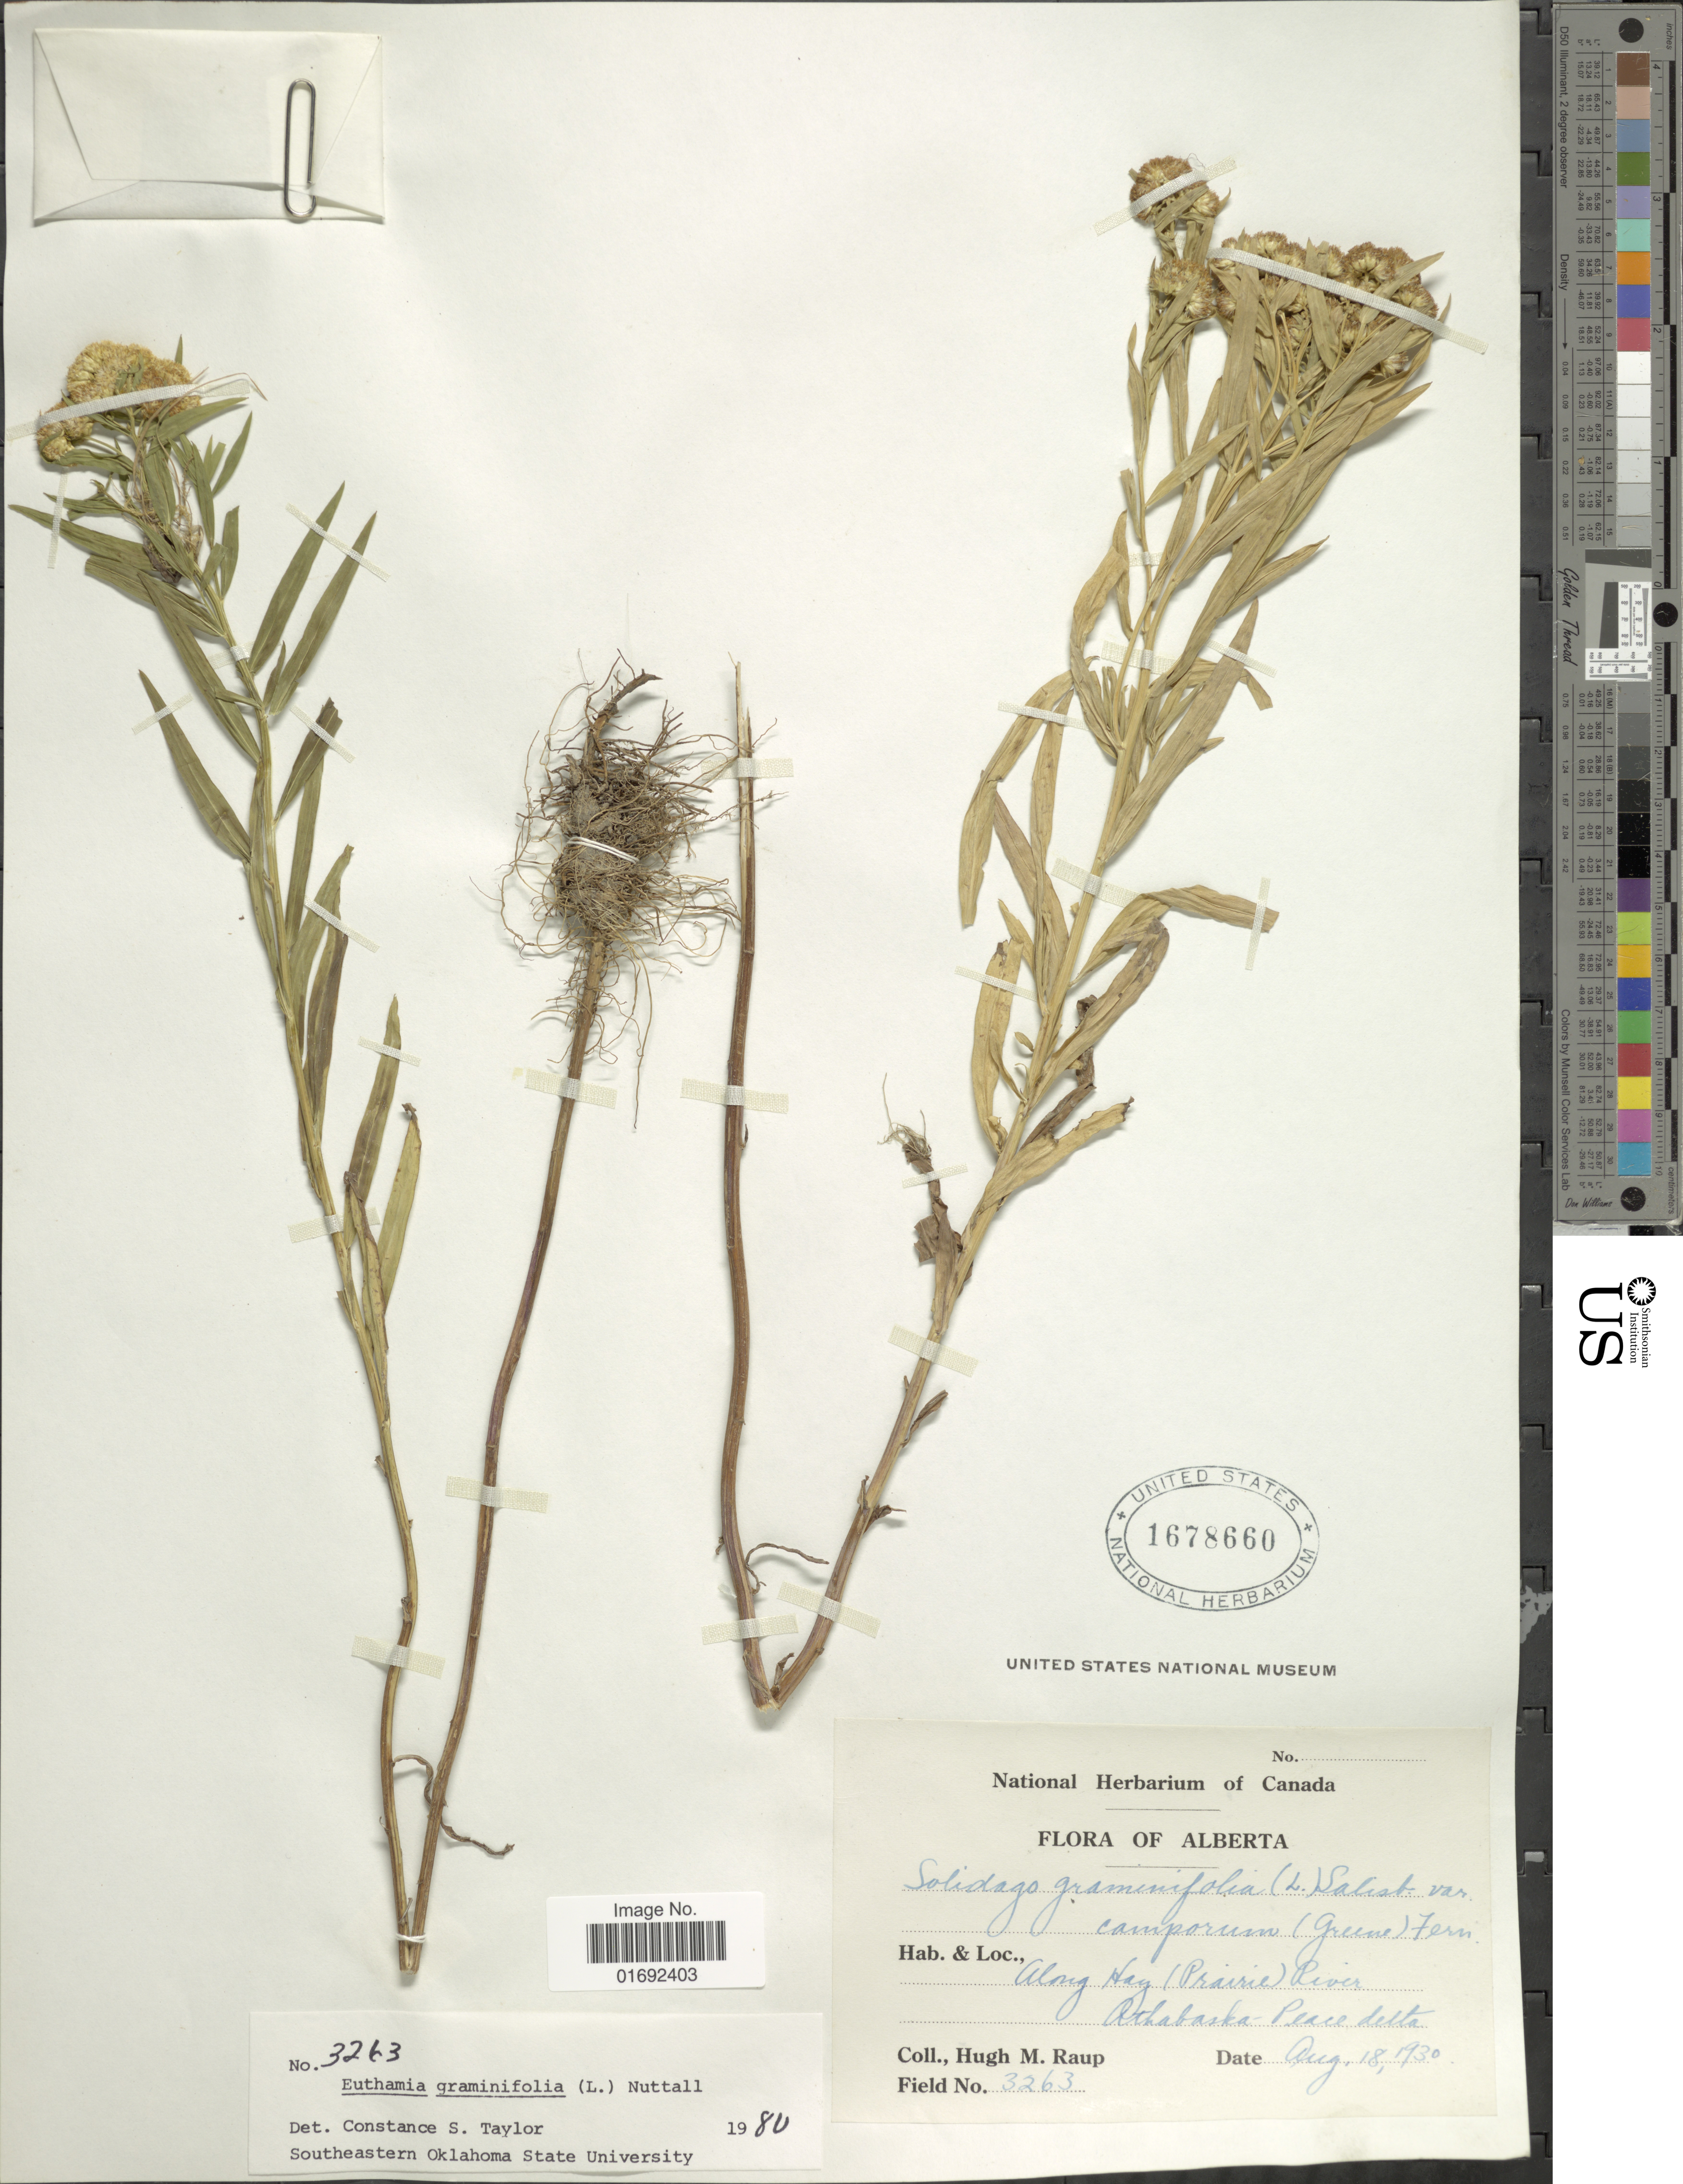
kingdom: Plantae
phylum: Tracheophyta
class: Magnoliopsida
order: Asterales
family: Asteraceae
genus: Euthamia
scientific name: Euthamia graminifolia var. major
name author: (Michx.) Moldenke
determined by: Urbatsch, Lowell E., Curator (LSU), Louisiana State University (UNITED STATES)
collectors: H. Raup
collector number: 3263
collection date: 1930-08-18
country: Canada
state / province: Alberta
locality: Along Hay (Prairie) River, Athabaska-Peace delta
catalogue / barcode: US 1678660